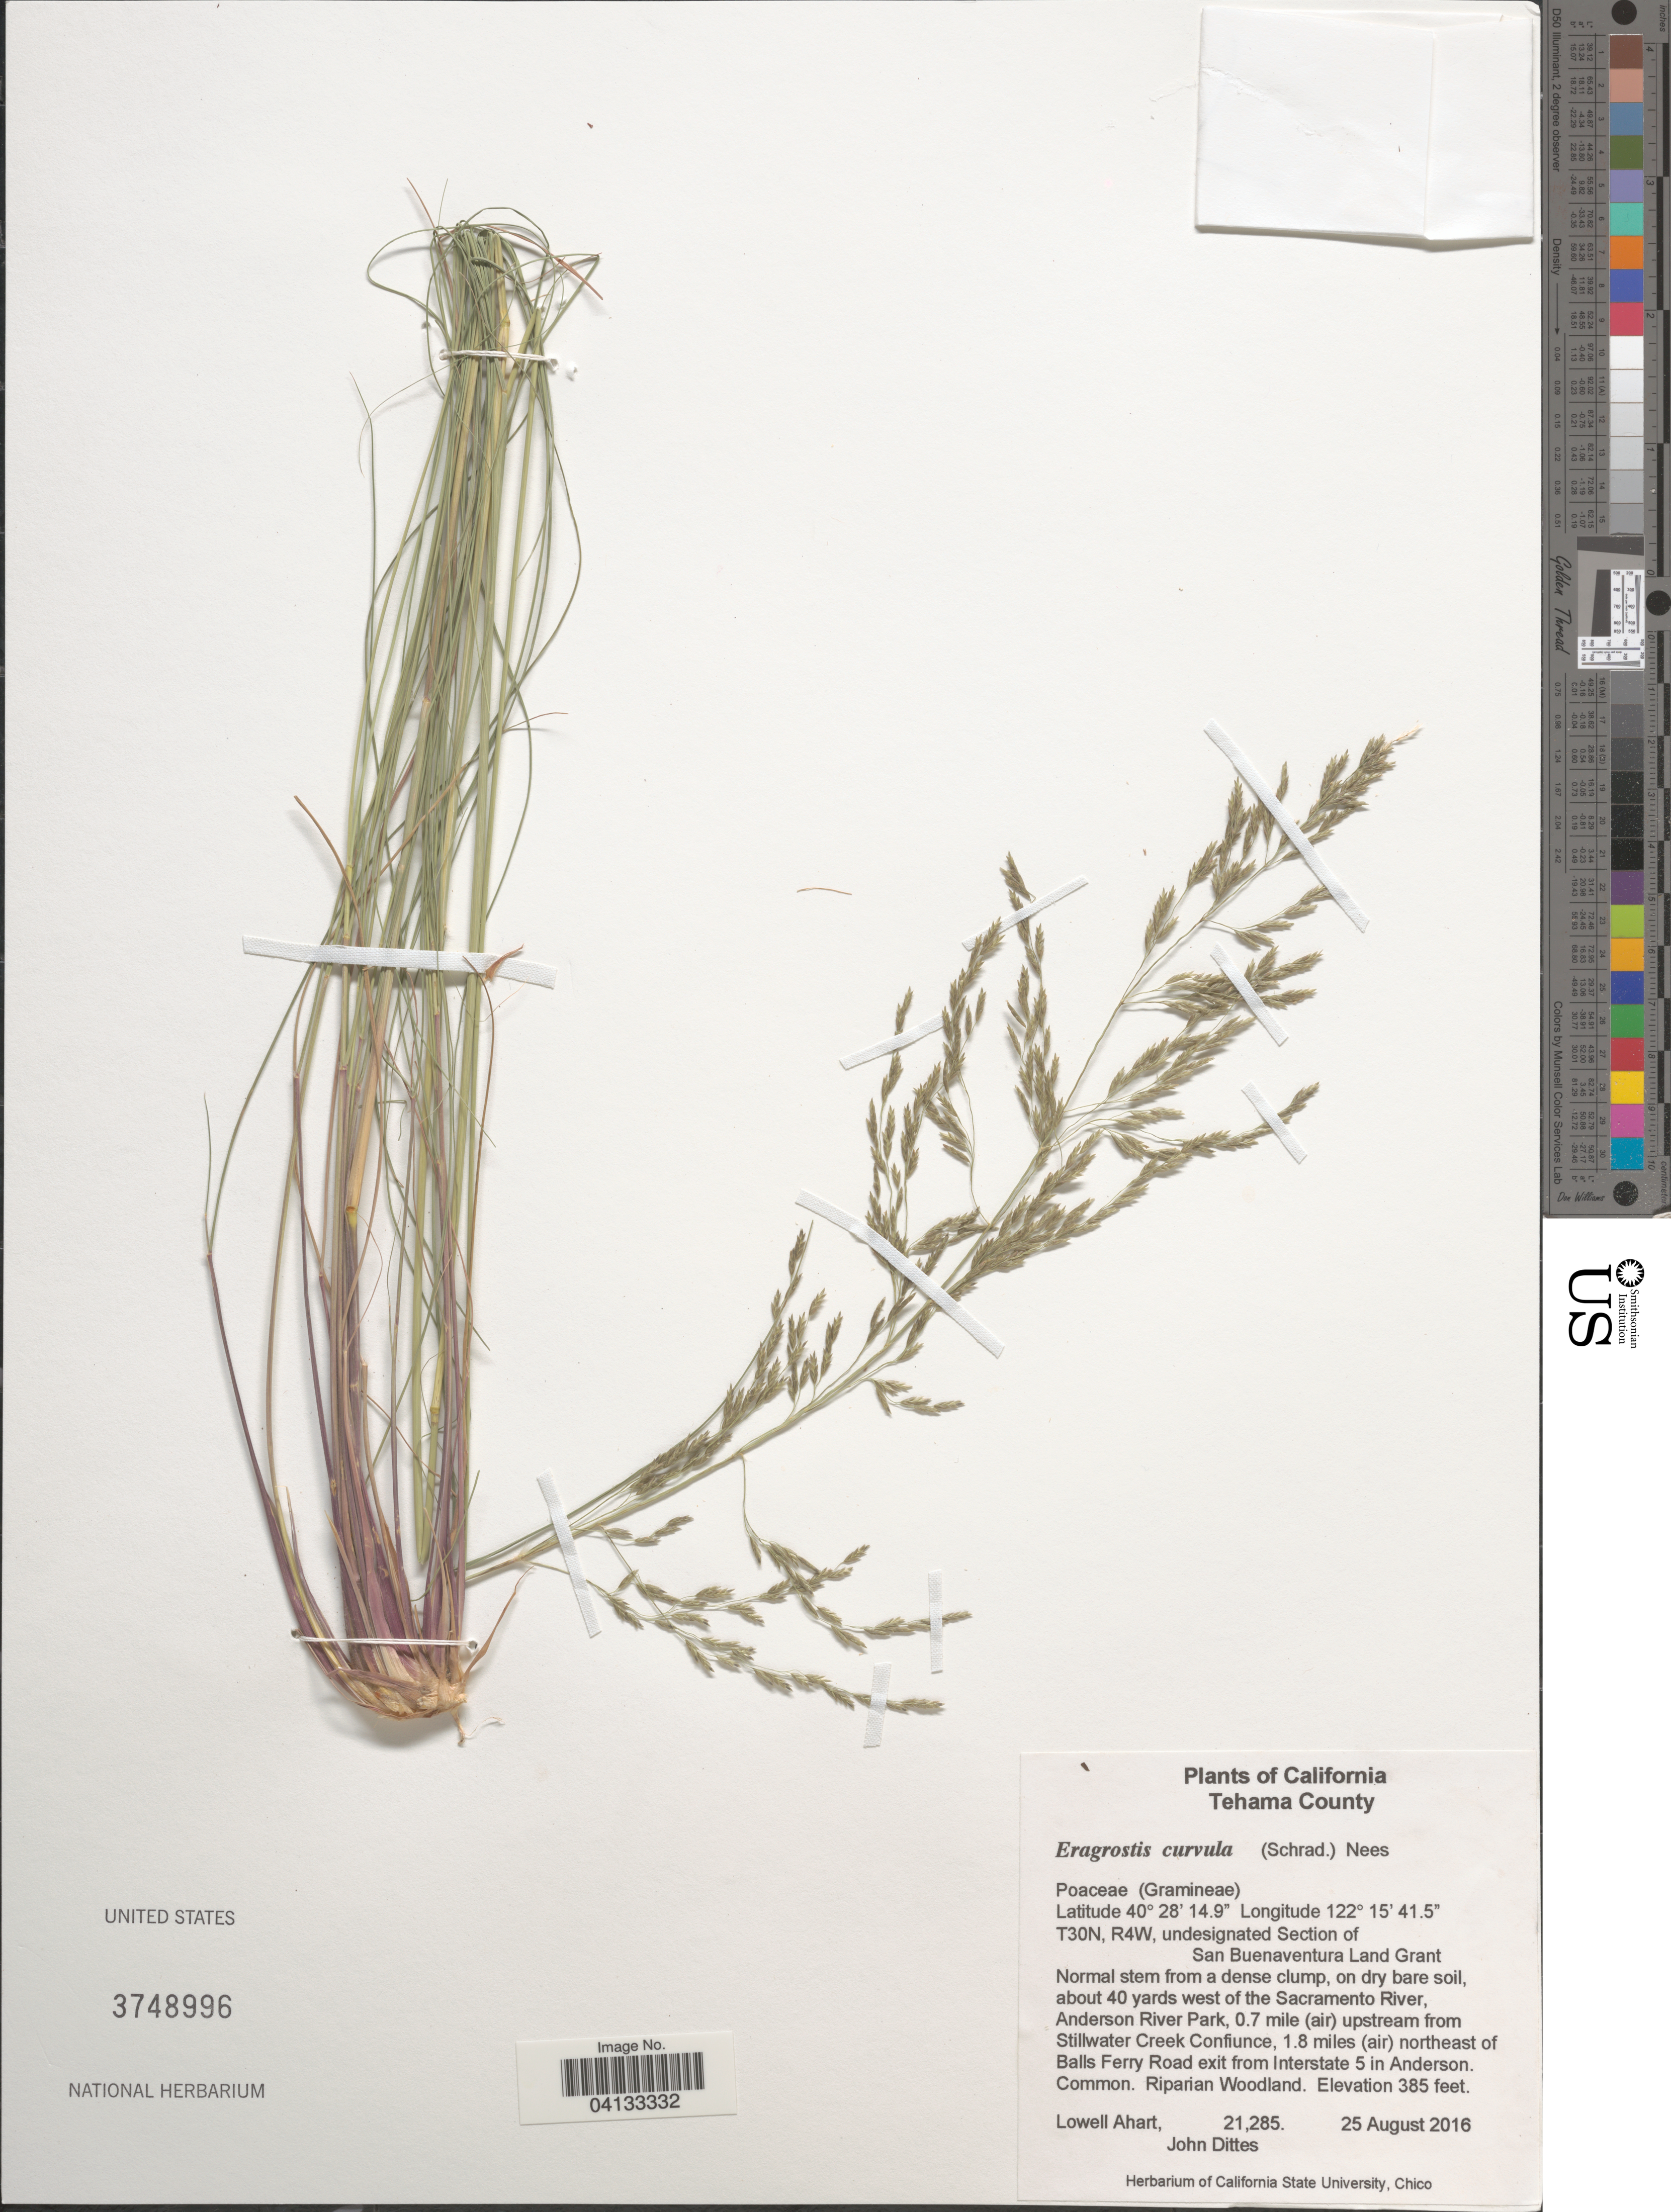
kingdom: Plantae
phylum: Tracheophyta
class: Liliopsida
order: Poales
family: Poaceae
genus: Eragrostis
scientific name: Eragrostis curvula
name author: (Schrad.) Nees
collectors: L. Ahart & J. Dittes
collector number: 21285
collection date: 2016-08-25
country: United States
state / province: California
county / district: Tehama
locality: Tehama County. T30N, R4W, undesignated Section of San Buenaventura Land Grant. About 40 yards west of the Sacramento River, Anderson River Park, 0.7 mile (air) upstream from Stillwater Creek Conflunce, 1.8 miles (air) northeast of Balls Ferry Road exit from Interstate 5 in Anderson.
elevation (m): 117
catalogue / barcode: US 3748996